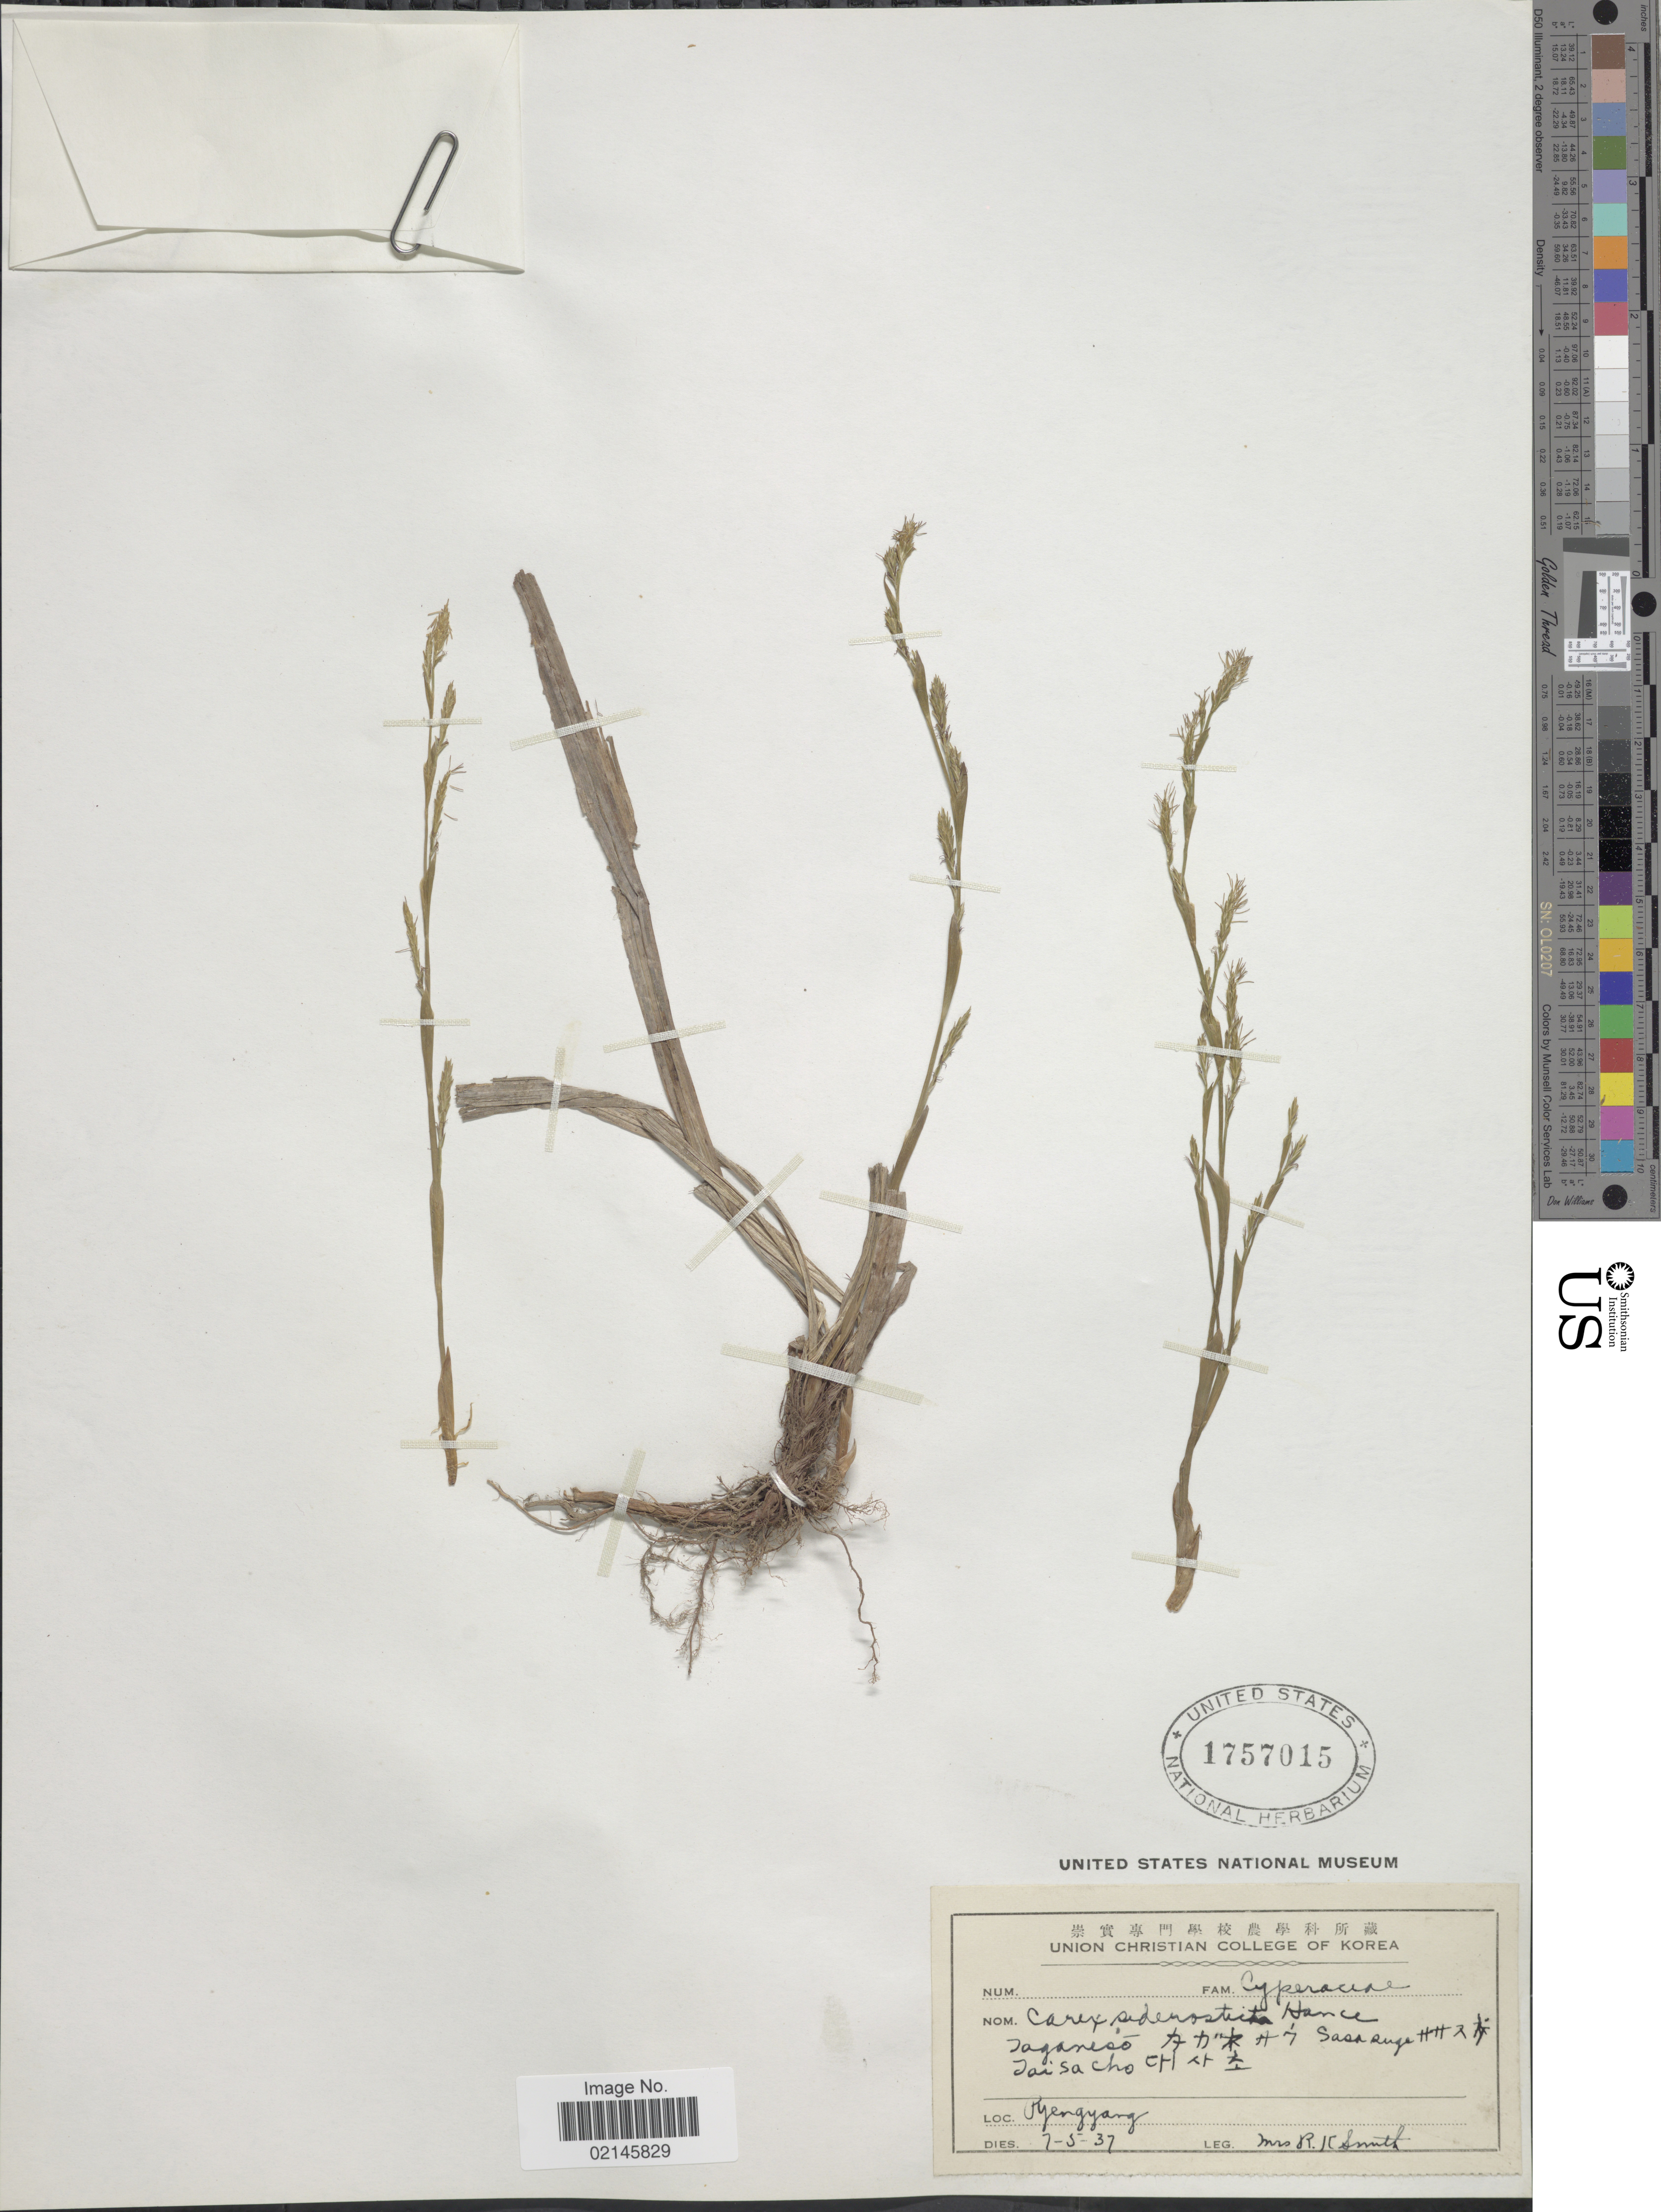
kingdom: Plantae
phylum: Tracheophyta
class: Liliopsida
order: Poales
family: Cyperaceae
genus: Carex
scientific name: Carex siderosticta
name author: Hance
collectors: Mrs. R. K. Smith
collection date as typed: Transcribed d/m/y: 7/5/37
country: North Korea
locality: Pyengyang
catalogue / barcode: US 1757015